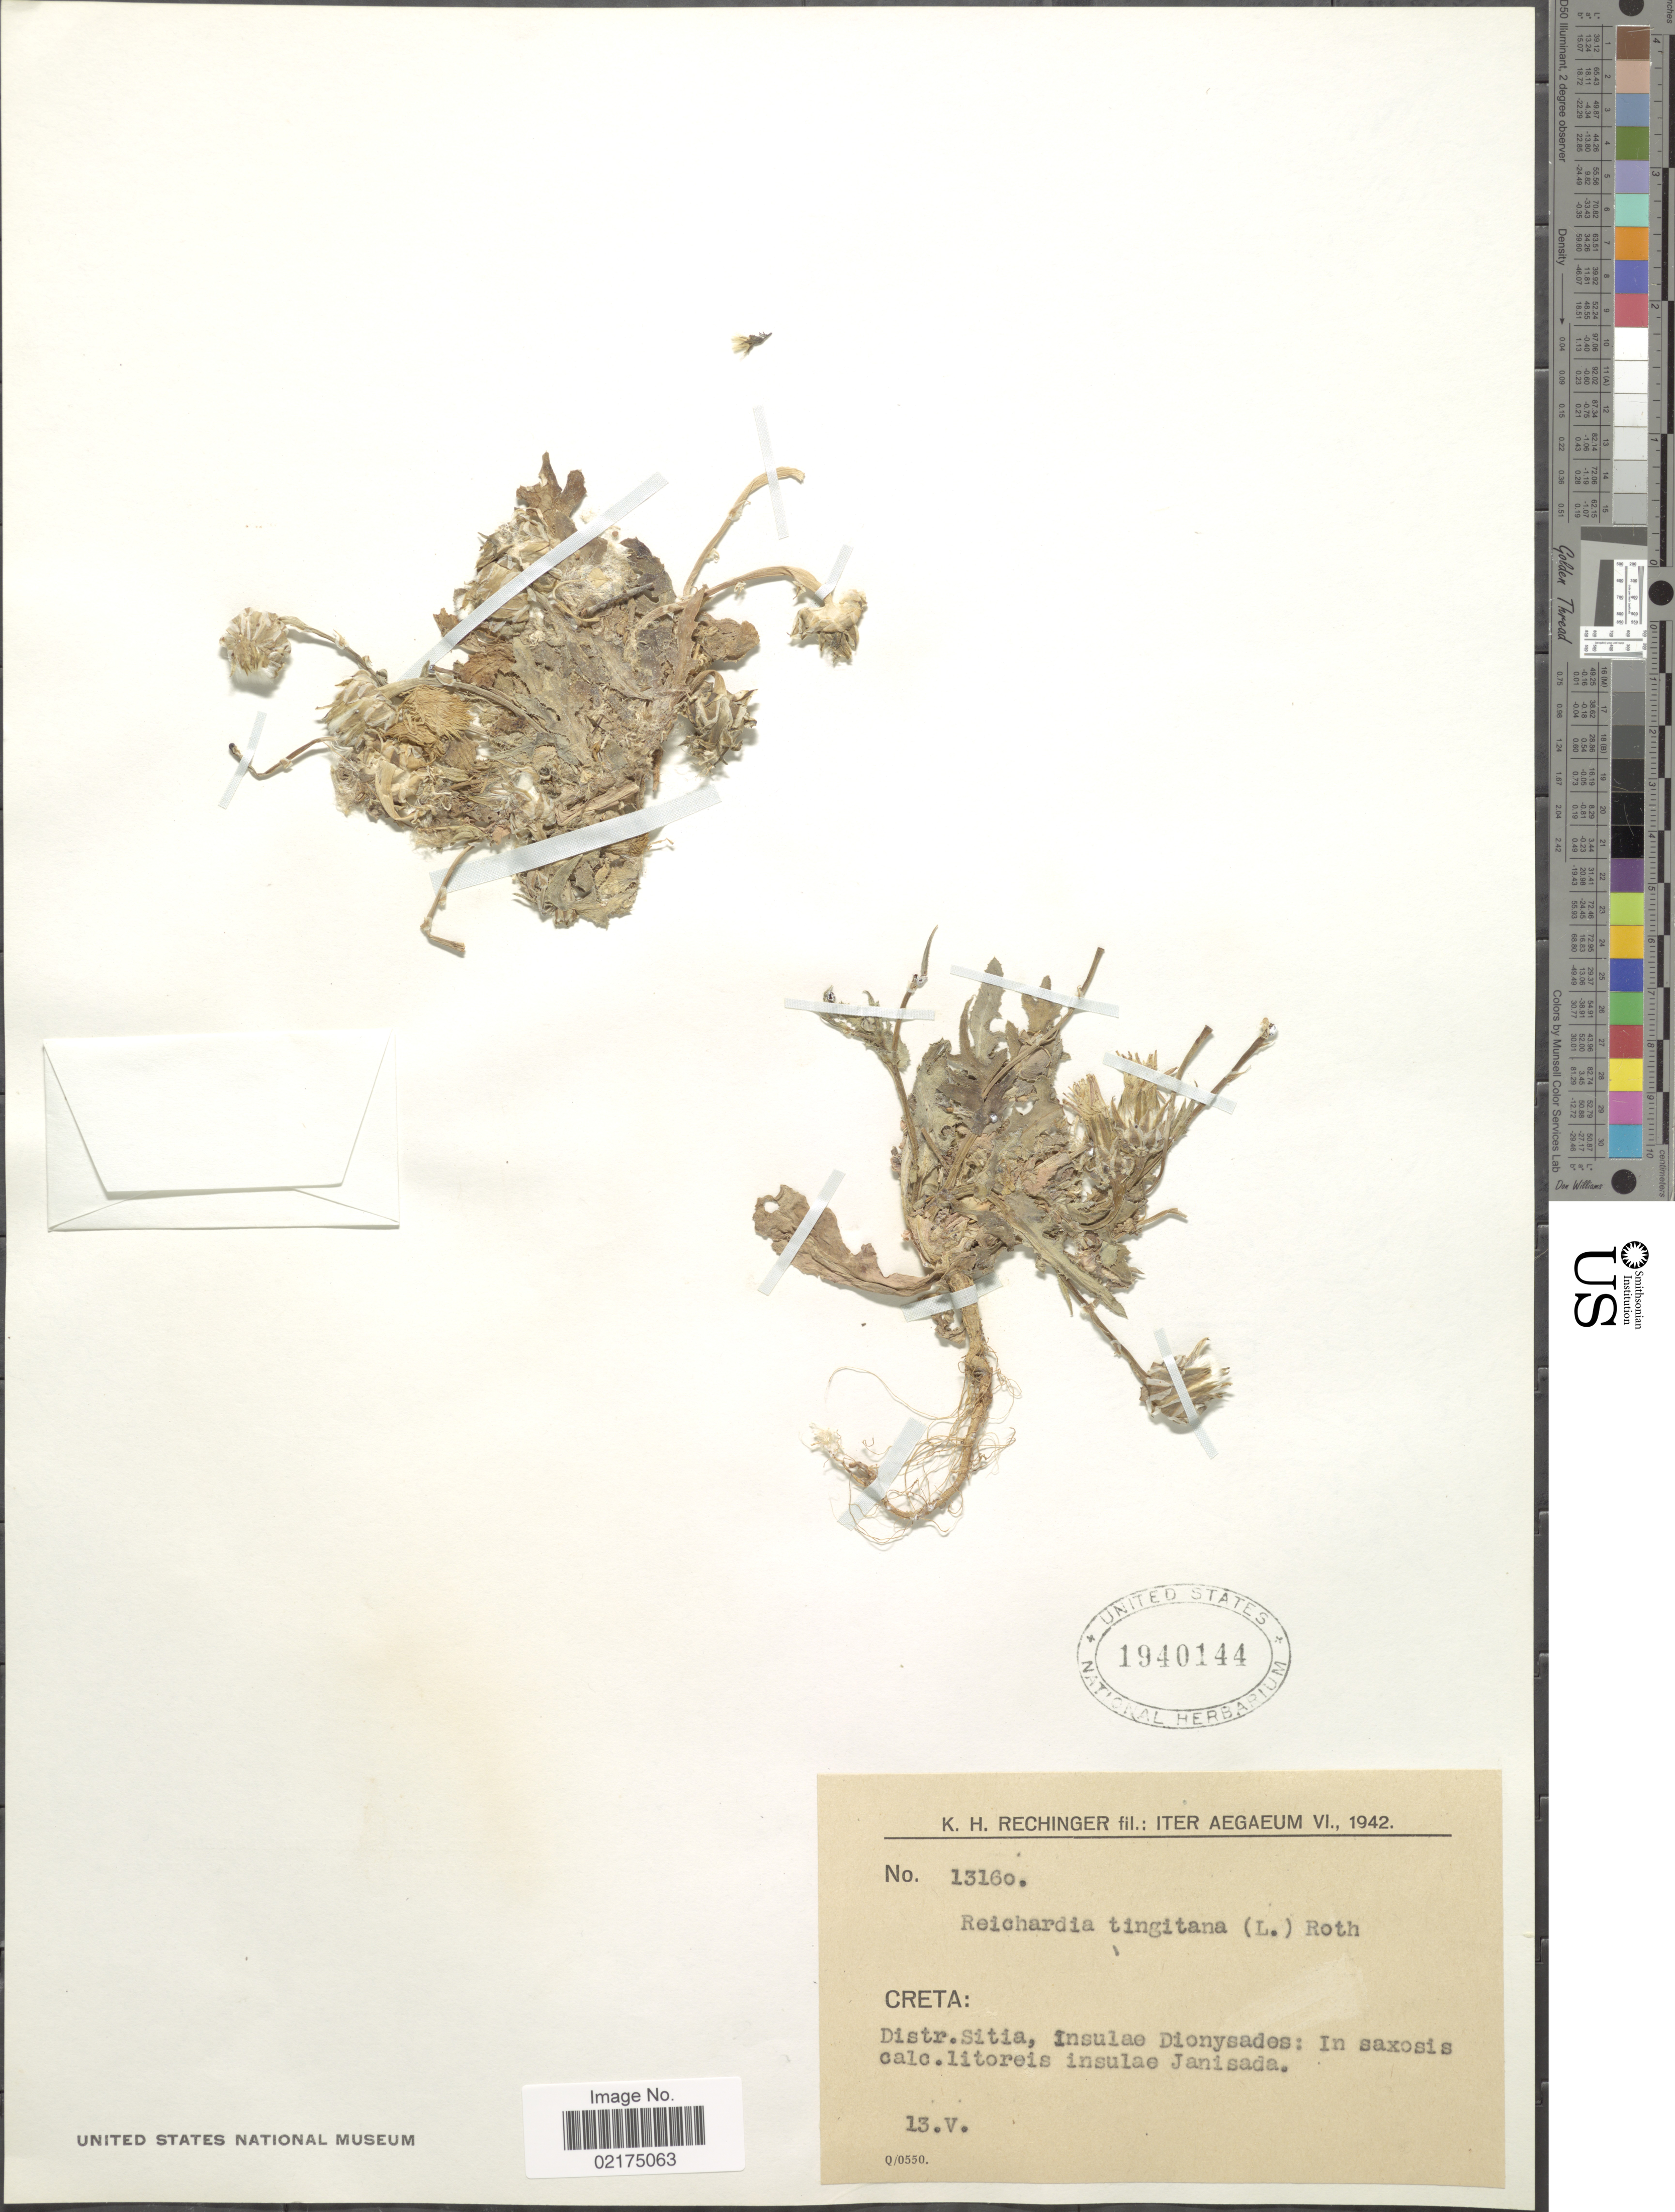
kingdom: Plantae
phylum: Tracheophyta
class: Magnoliopsida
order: Asterales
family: Asteraceae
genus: Reichardia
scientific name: Reichardia tingitana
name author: (L.) Roth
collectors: K. H. Rechinger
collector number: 13160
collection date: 1942-05-13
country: Greece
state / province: Crete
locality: Distr. Sitia, insulae Dionysades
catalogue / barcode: US 1940144